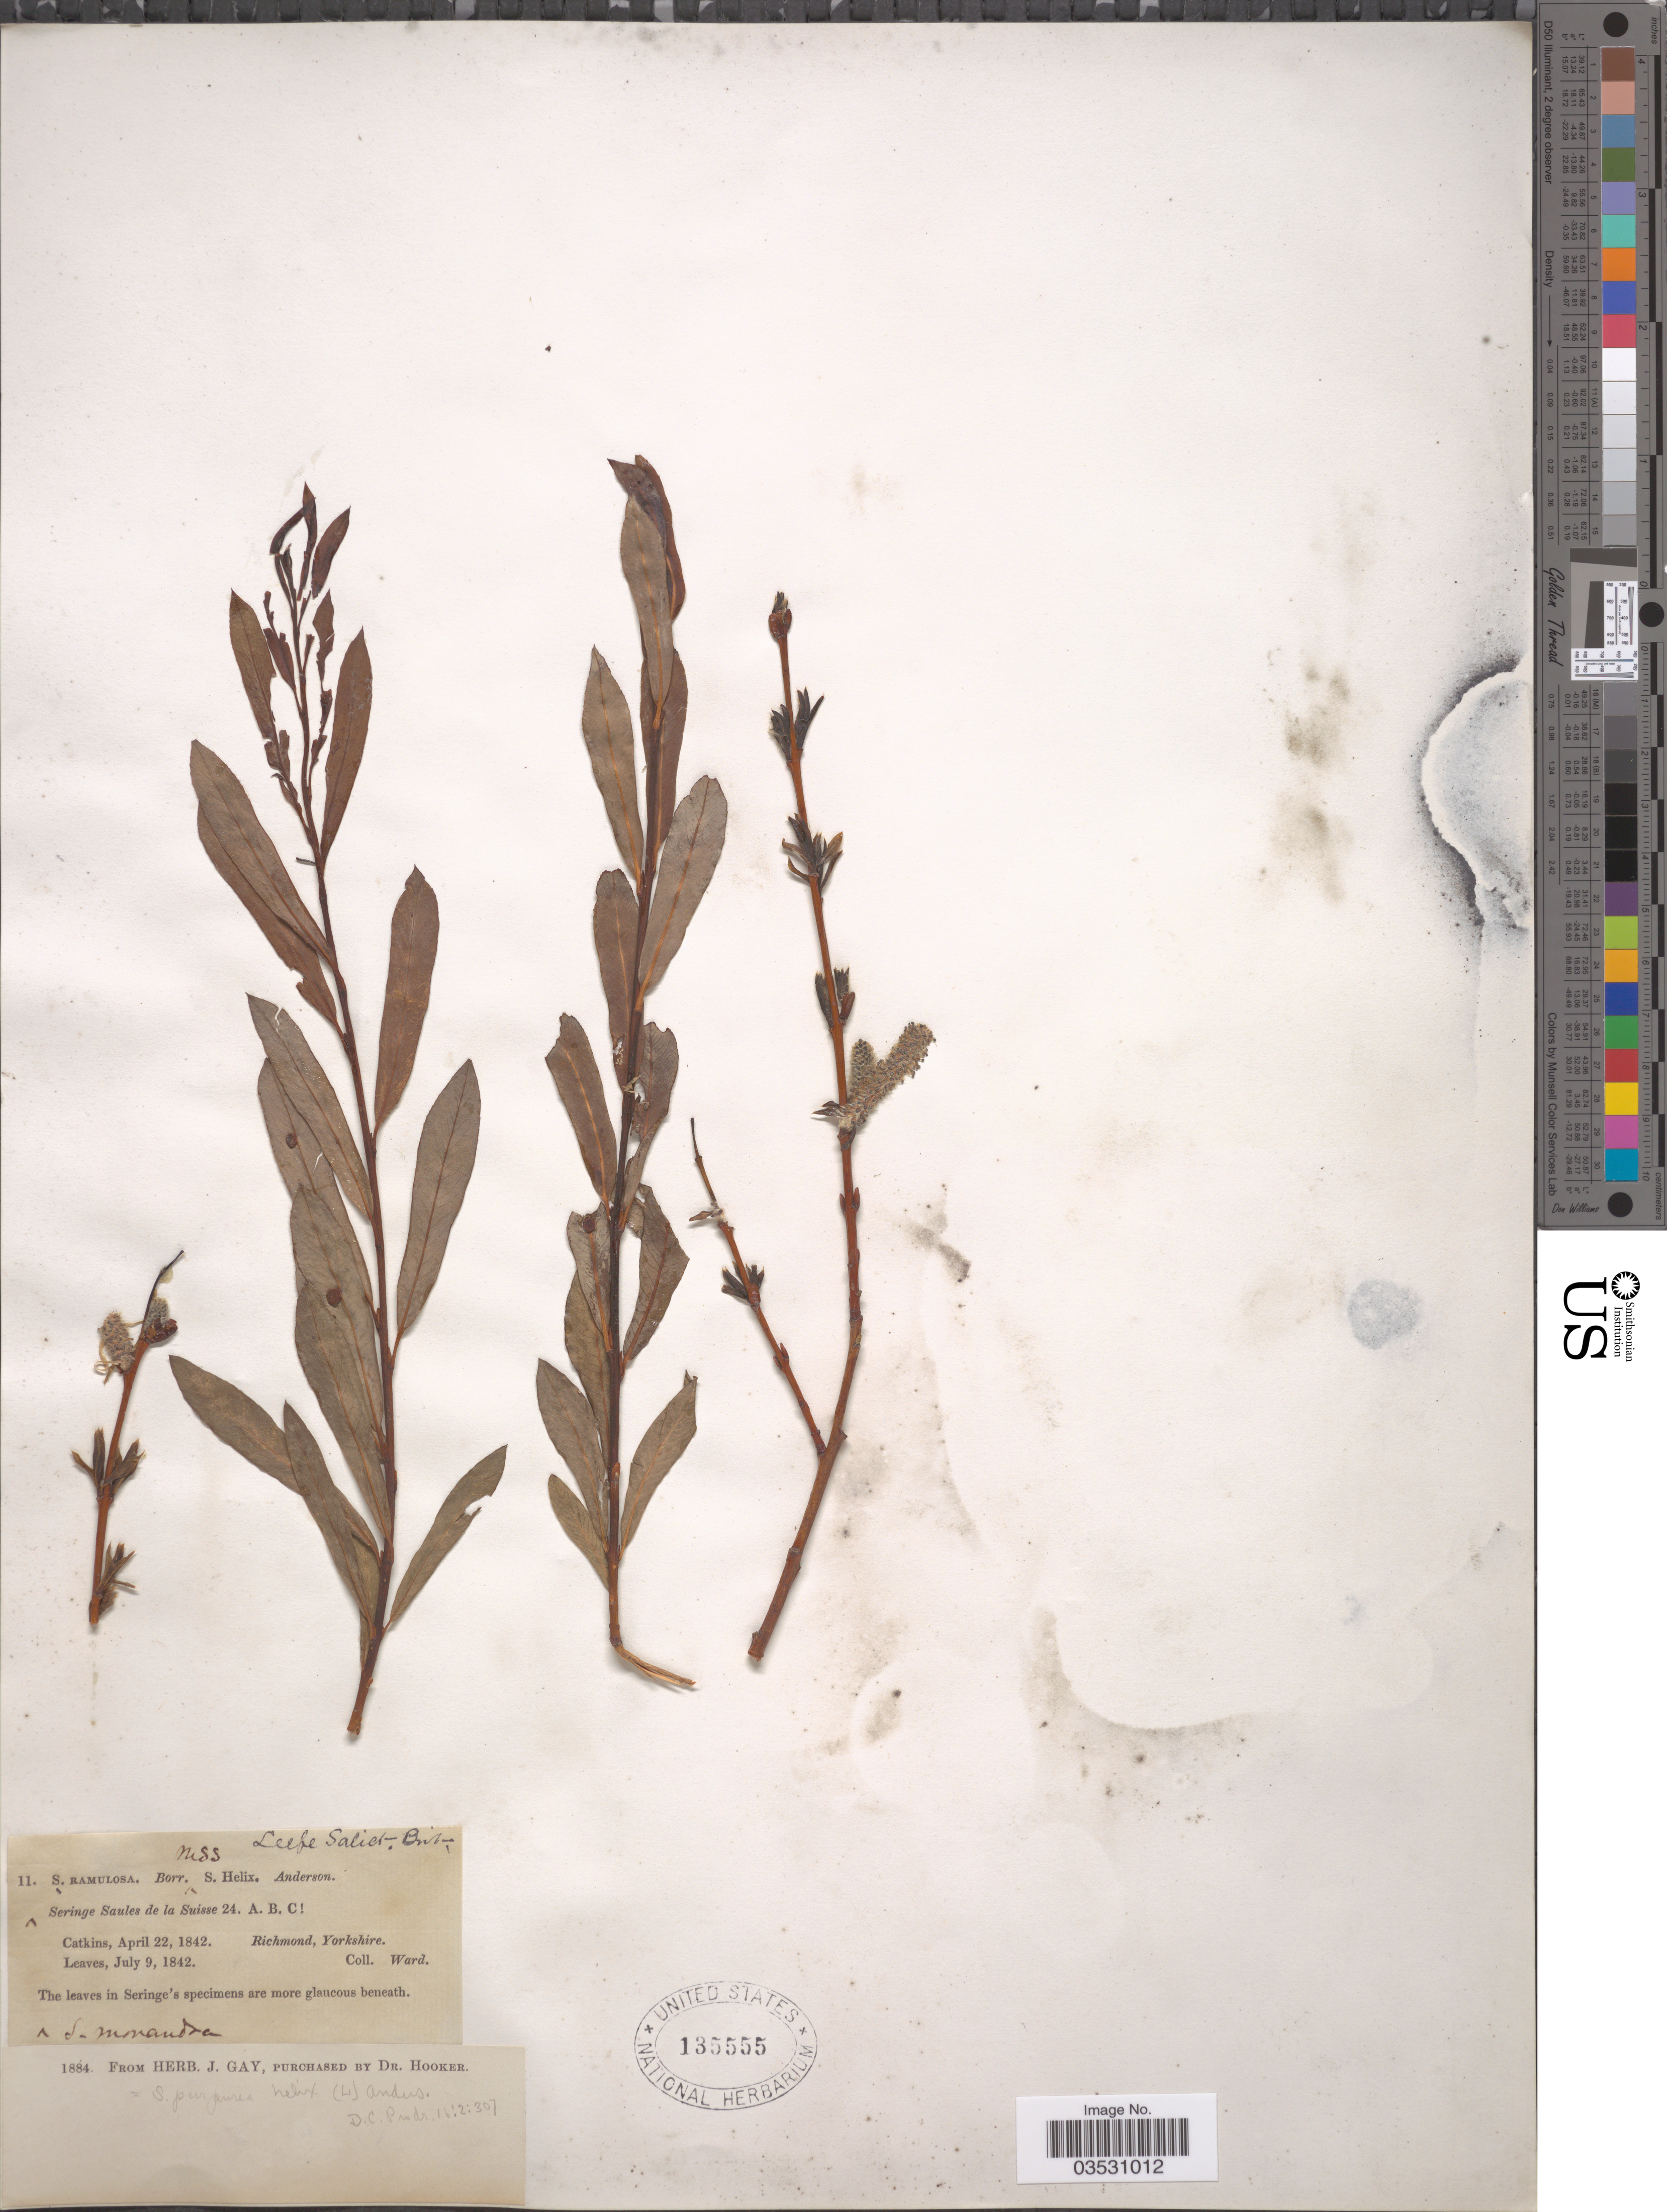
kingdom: Plantae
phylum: Tracheophyta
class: Magnoliopsida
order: Malpighiales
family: Salicaceae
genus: Salix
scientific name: Salix purpurea var. helix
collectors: -- Ward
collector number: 11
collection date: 1842-04-22/1842-07-09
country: United Kingdom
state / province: England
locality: Richmond, Yorkshire.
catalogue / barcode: US 135555